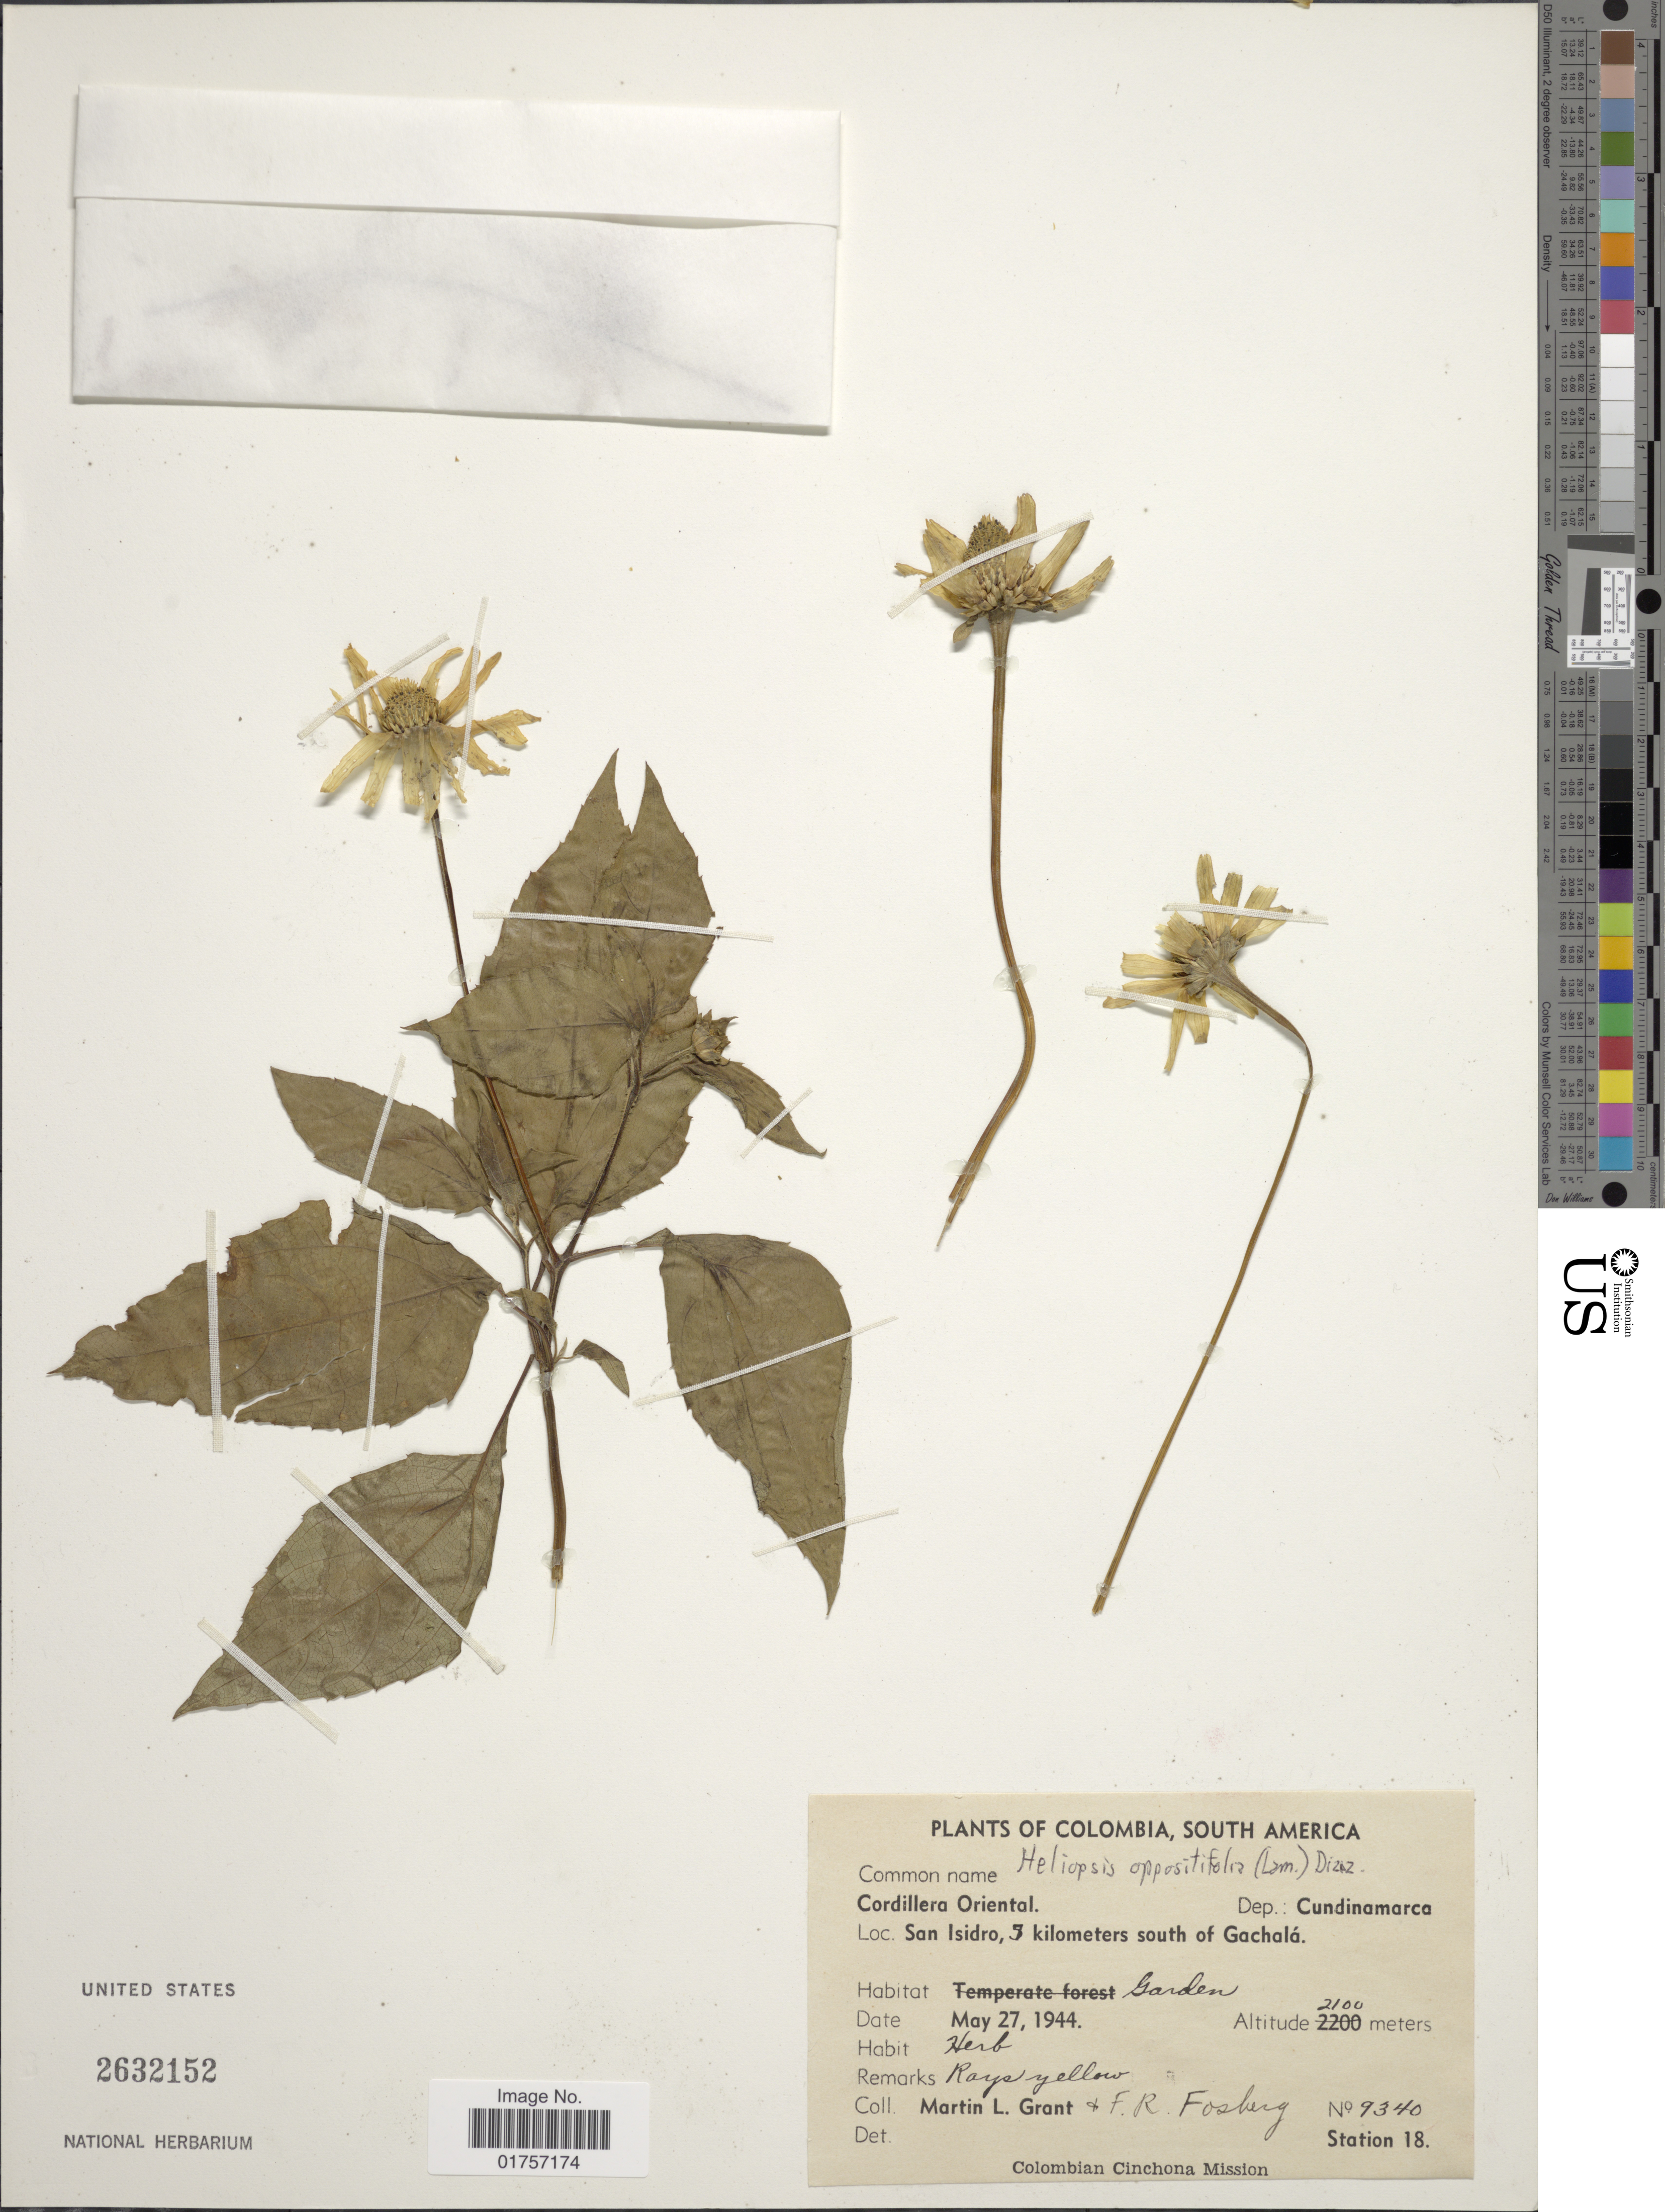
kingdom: Plantae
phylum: Tracheophyta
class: Magnoliopsida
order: Asterales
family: Asteraceae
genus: Heliopsis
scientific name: Heliopsis buphthalmoides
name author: (Jacq.) Dunal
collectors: M. L. Grant & F. R. Fosberg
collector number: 9340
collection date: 1944-05-27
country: Colombia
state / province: Cundinamarca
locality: San Isidro, 7 kilometers south of Gachalá, Cordillera Oriental.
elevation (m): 2100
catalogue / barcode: US 2632152